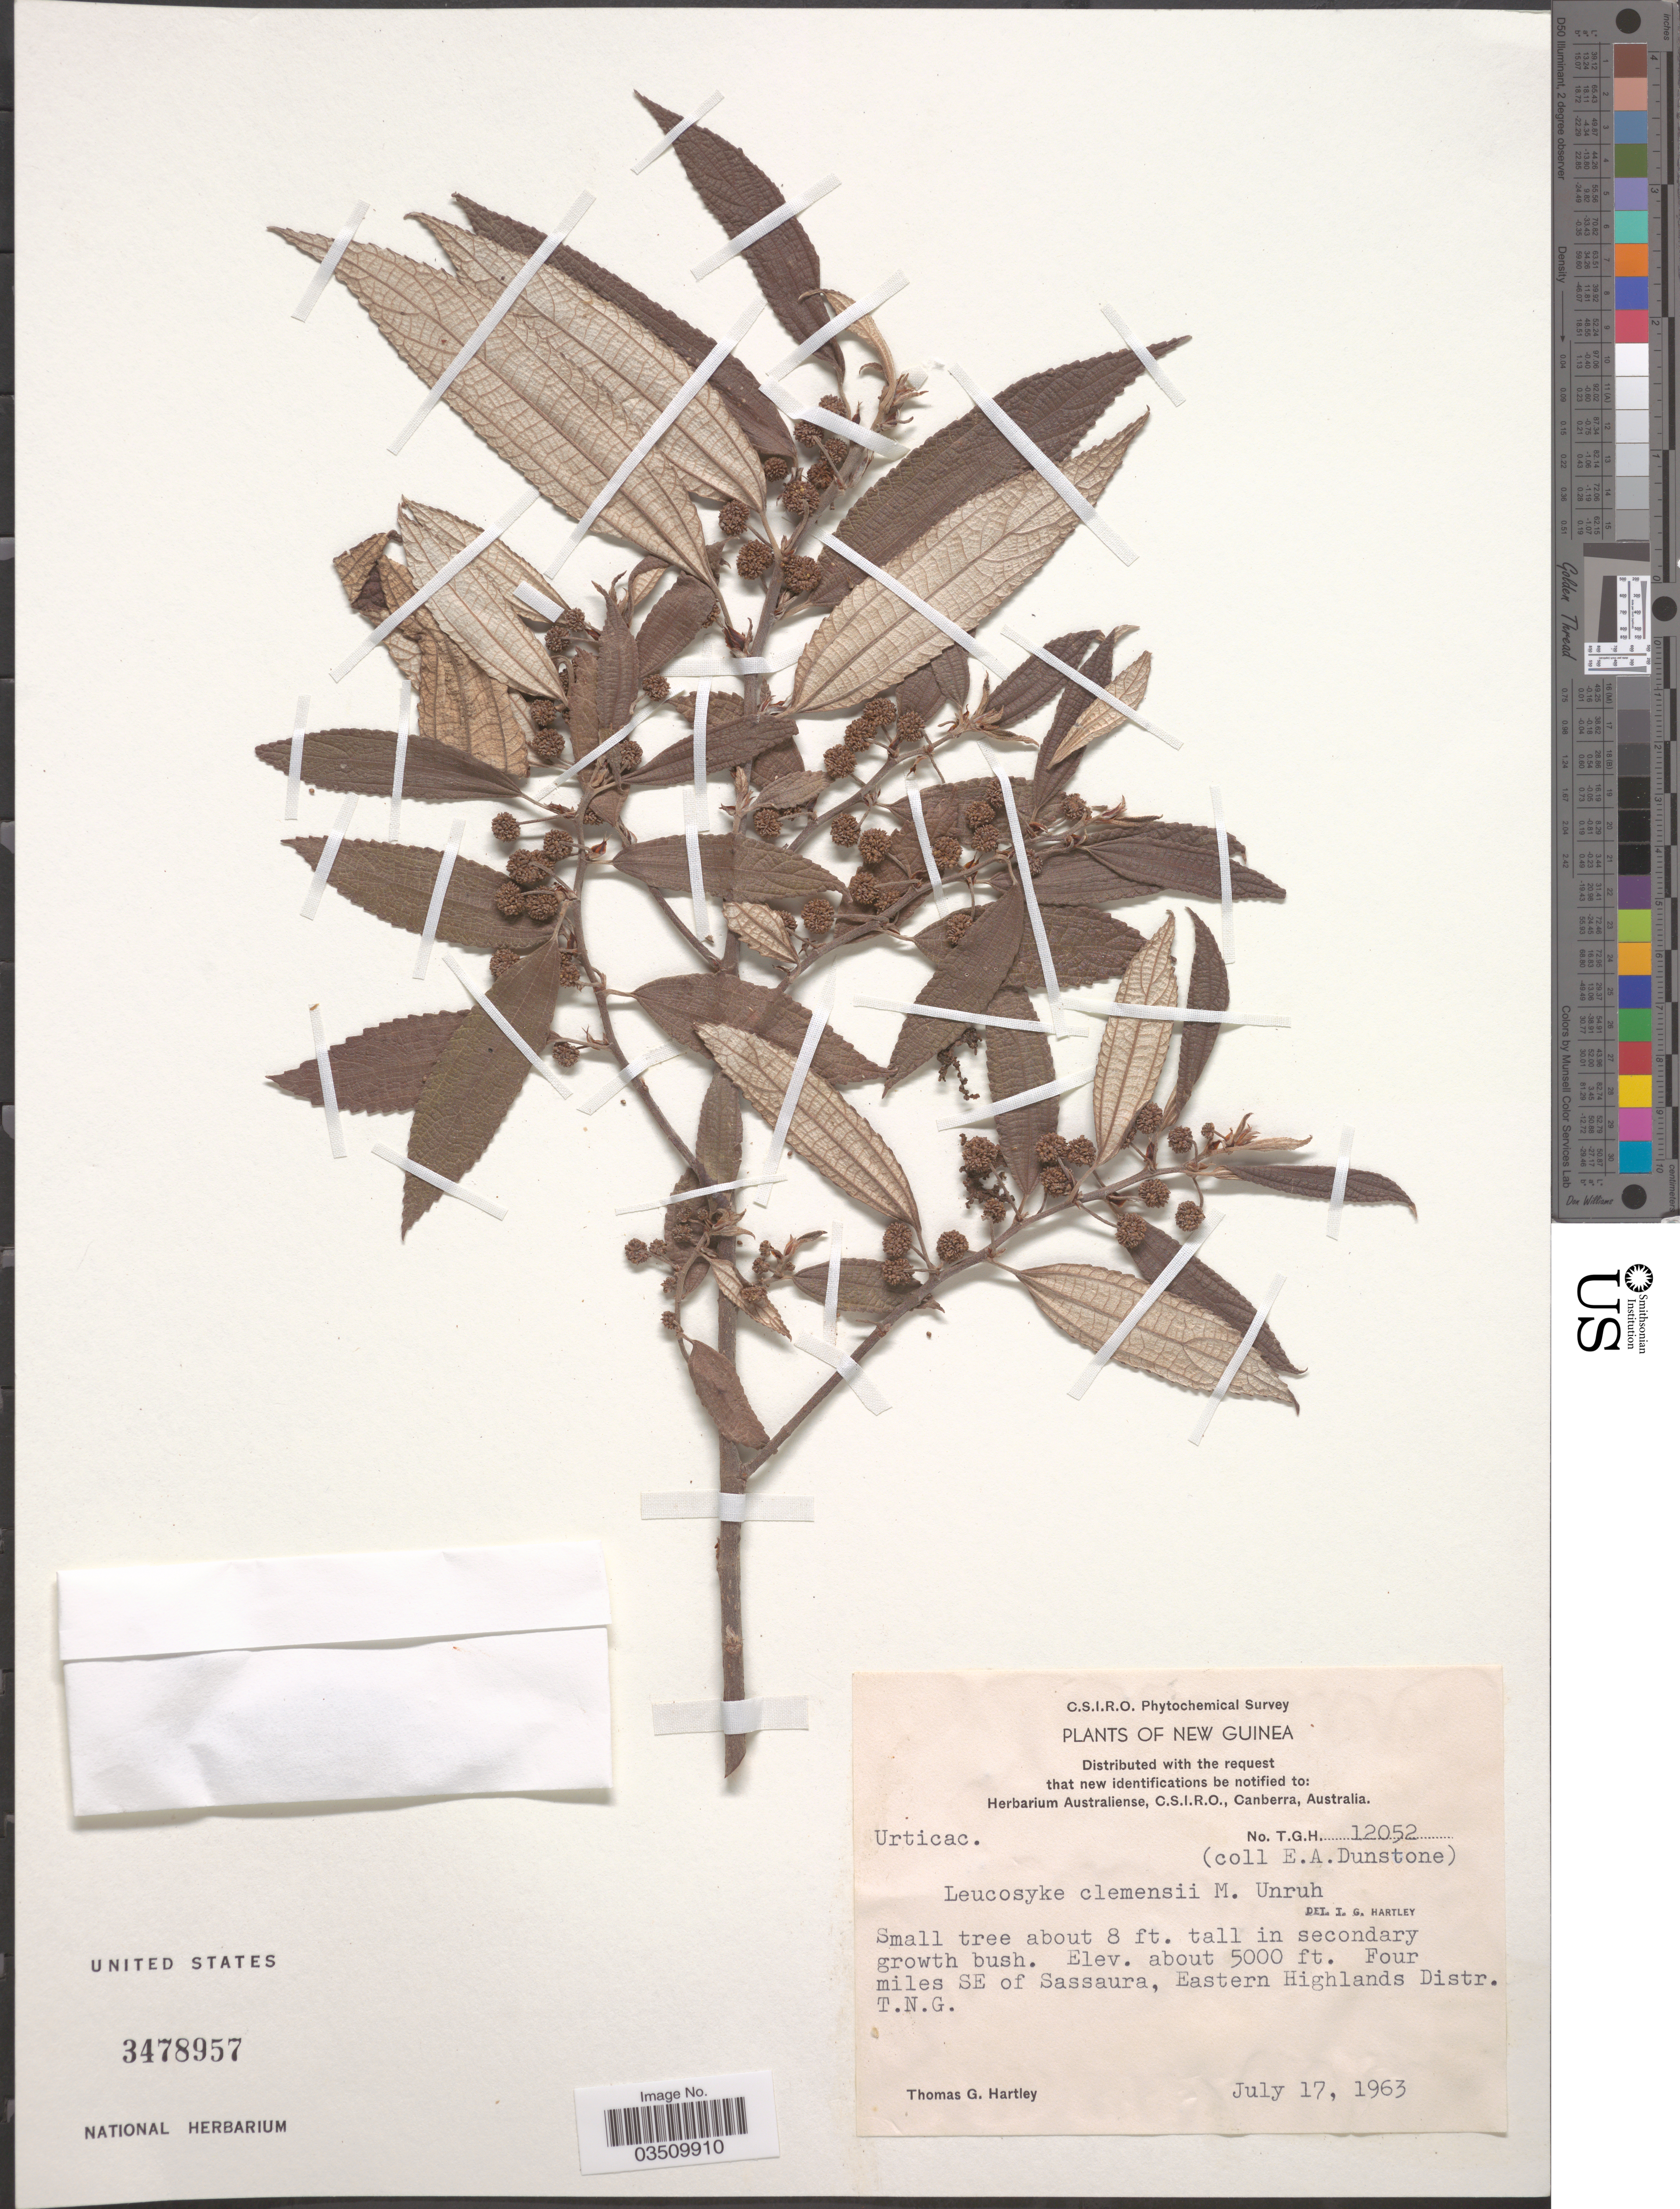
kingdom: Plantae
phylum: Tracheophyta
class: Magnoliopsida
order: Rosales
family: Urticaceae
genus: Leucosyke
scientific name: Leucosyke clemensii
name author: Unruh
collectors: E. A. Dunstone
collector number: TGH 12052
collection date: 1963-07-17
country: Papua New Guinea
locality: New Guinea. Four miles SE of Sassaura, Eastern Highlands Distr. T. N. G.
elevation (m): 1524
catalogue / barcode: US 3478957